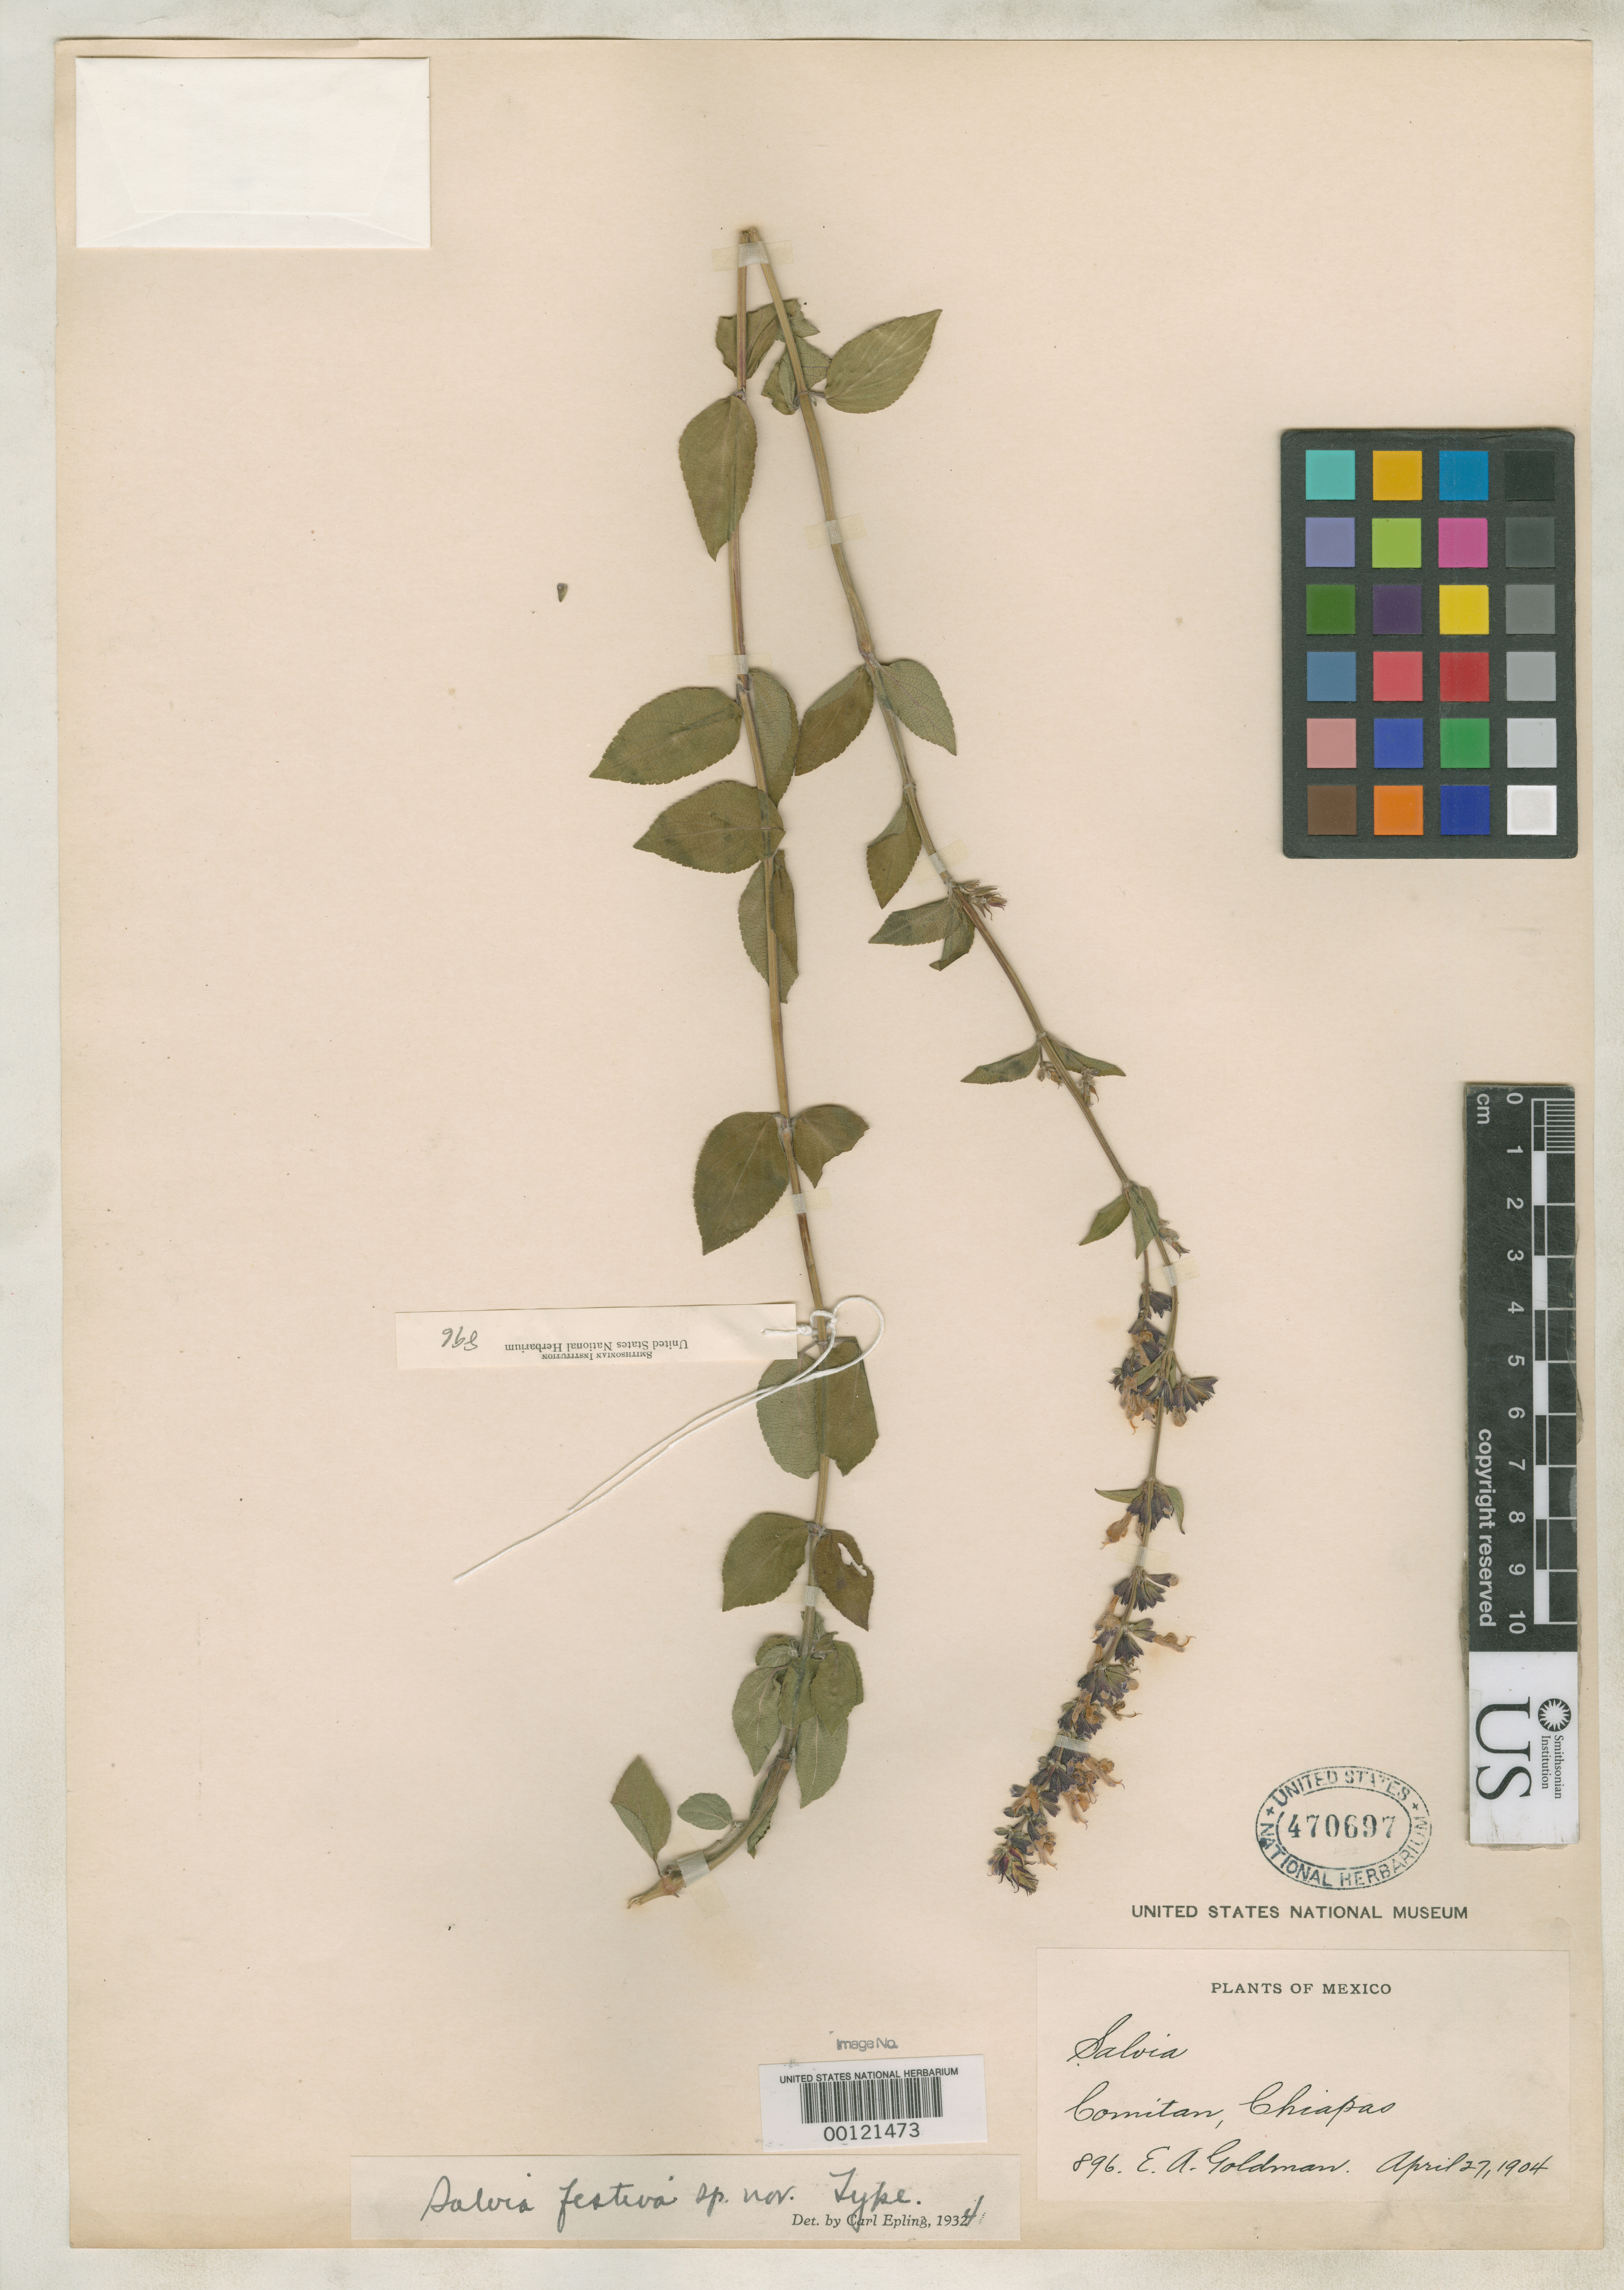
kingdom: Plantae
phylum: Tracheophyta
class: Magnoliopsida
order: Lamiales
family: Lamiaceae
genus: Salvia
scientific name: Salvia festiva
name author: Epling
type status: Holotype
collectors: E. A. Goldman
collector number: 896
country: Mexico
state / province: Chiapas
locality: Prope Pagum Conitan.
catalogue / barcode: US 470697